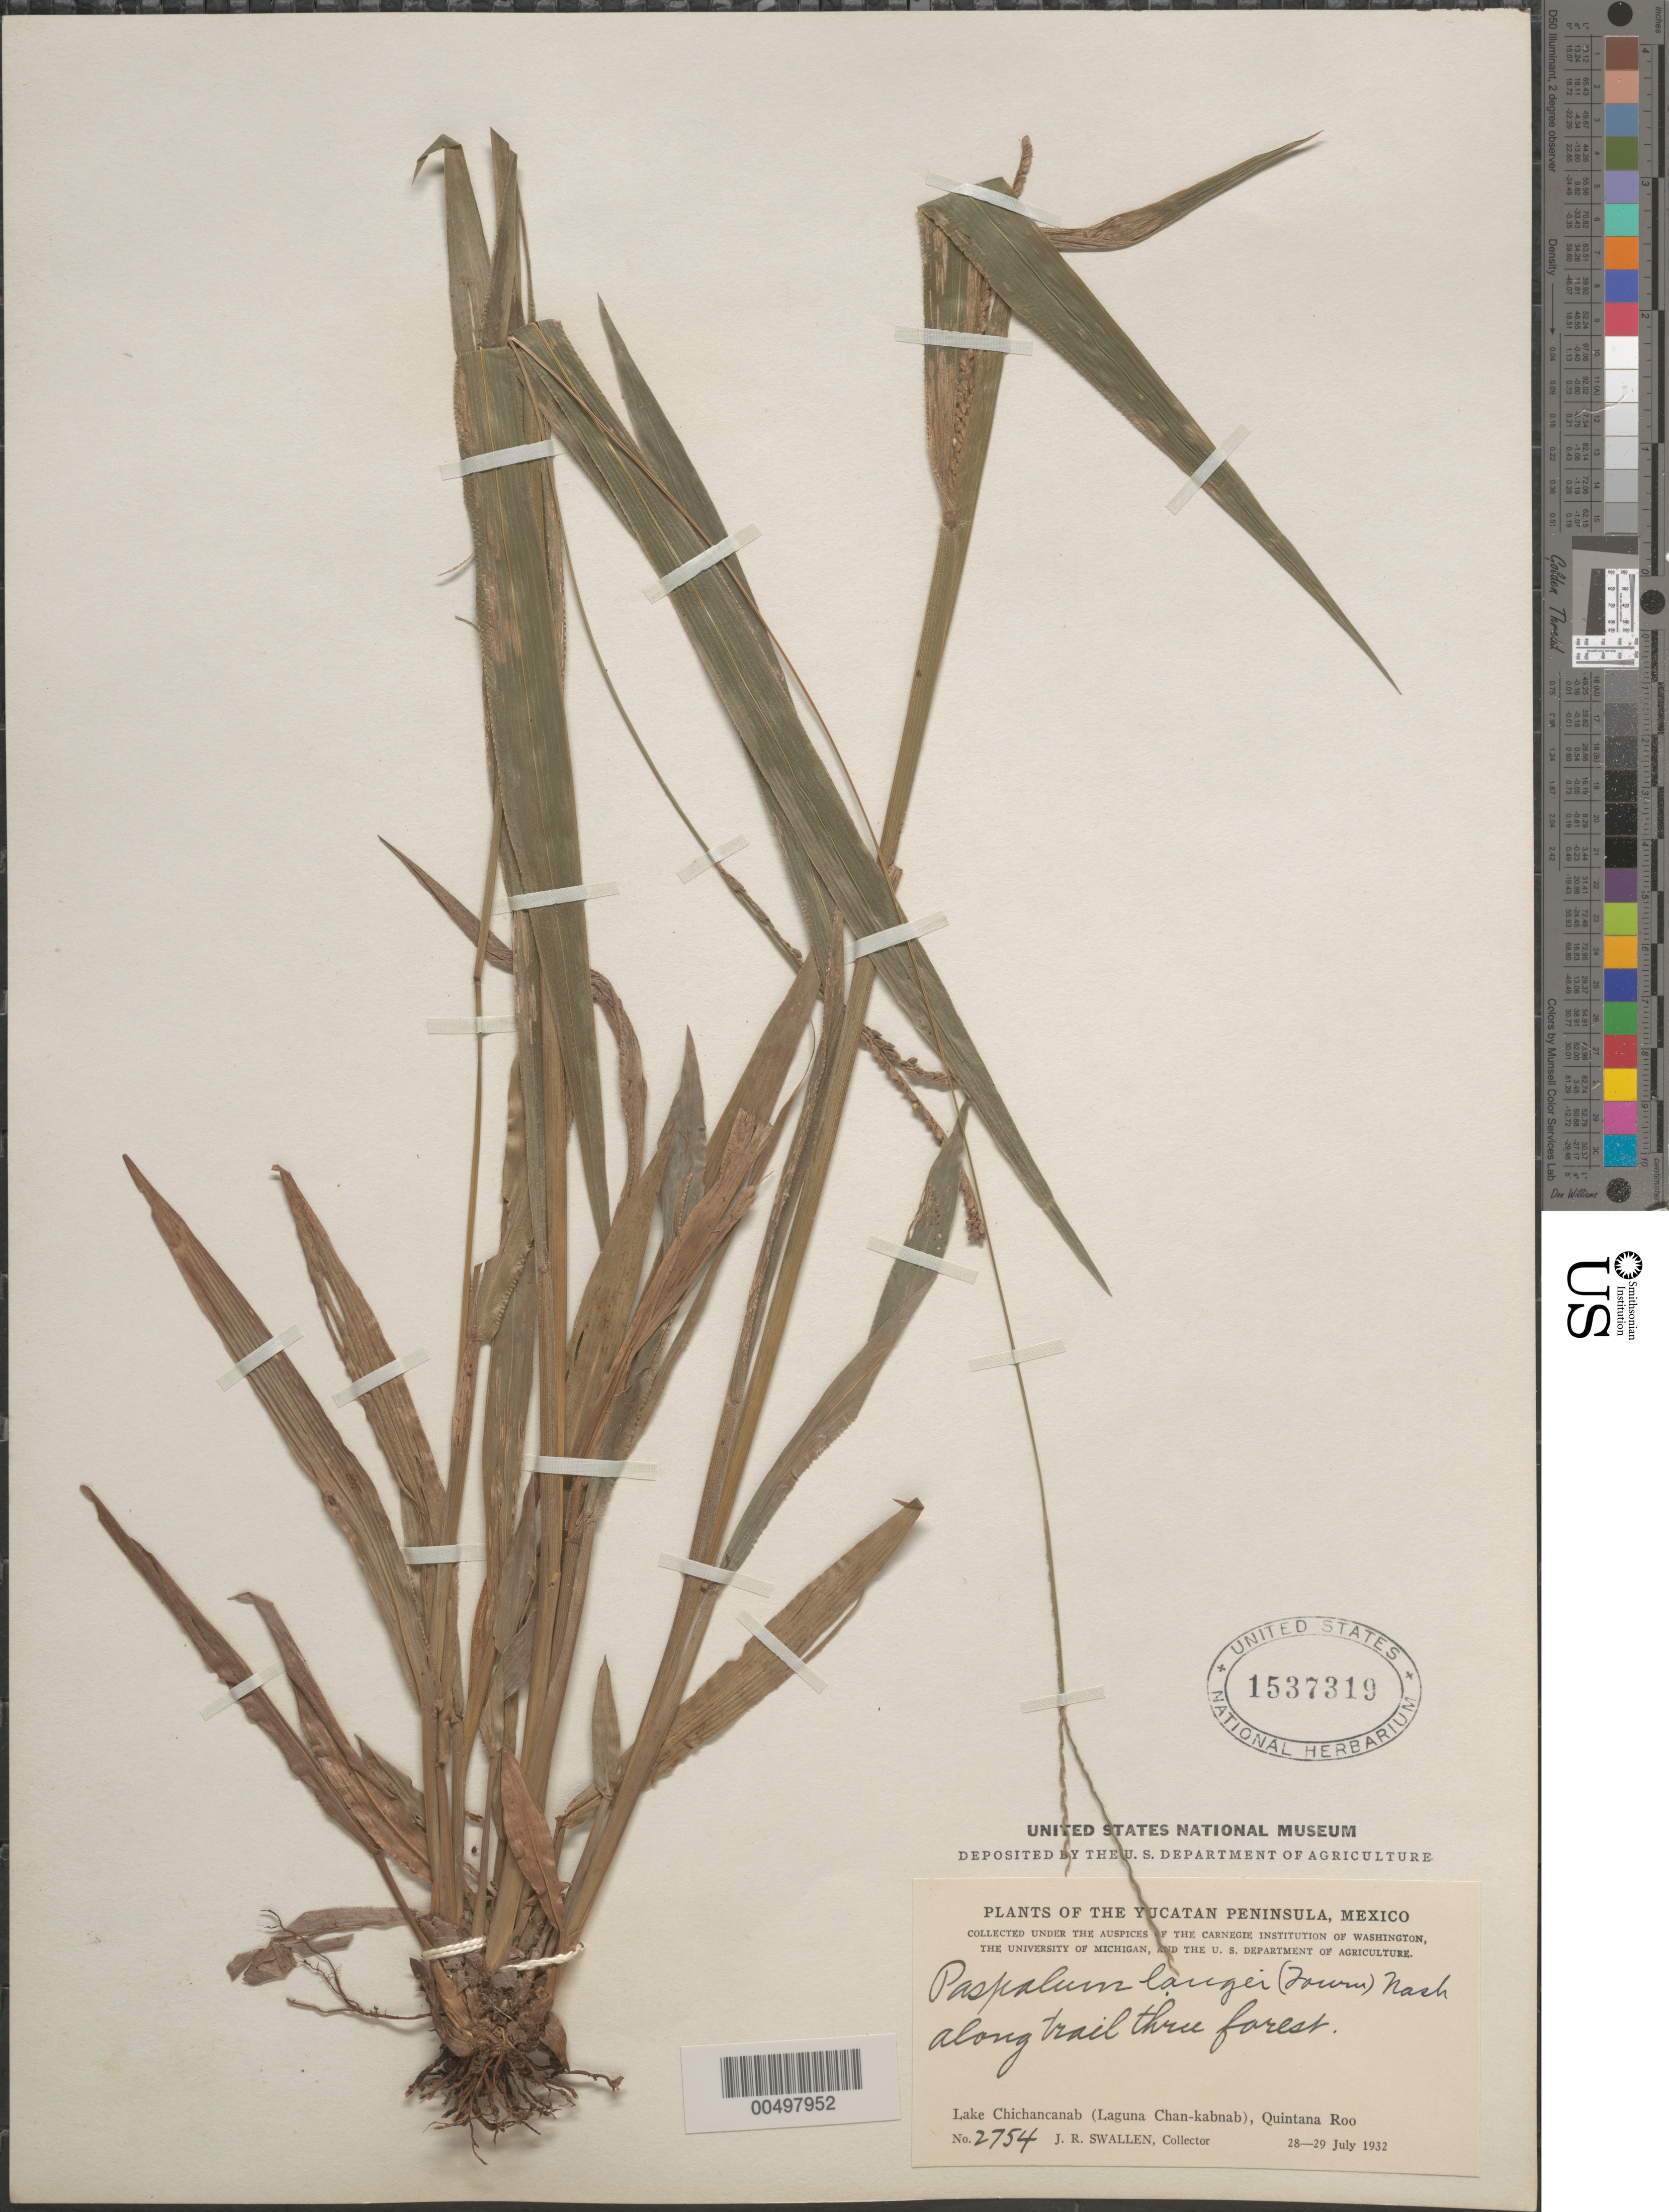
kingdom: Plantae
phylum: Tracheophyta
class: Liliopsida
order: Poales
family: Poaceae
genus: Paspalum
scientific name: Paspalum langei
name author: (E. Fourn.) Nash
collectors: J. R. Swallen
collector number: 2754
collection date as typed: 28 Jul 1932 to 29 Jul 1932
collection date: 1932-07-28/1932-07-29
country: Mexico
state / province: Quintana Roo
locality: Yucatan Peninsula, Lake Chichancanab (Laguna Chan-kabnab)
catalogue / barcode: US 1537319